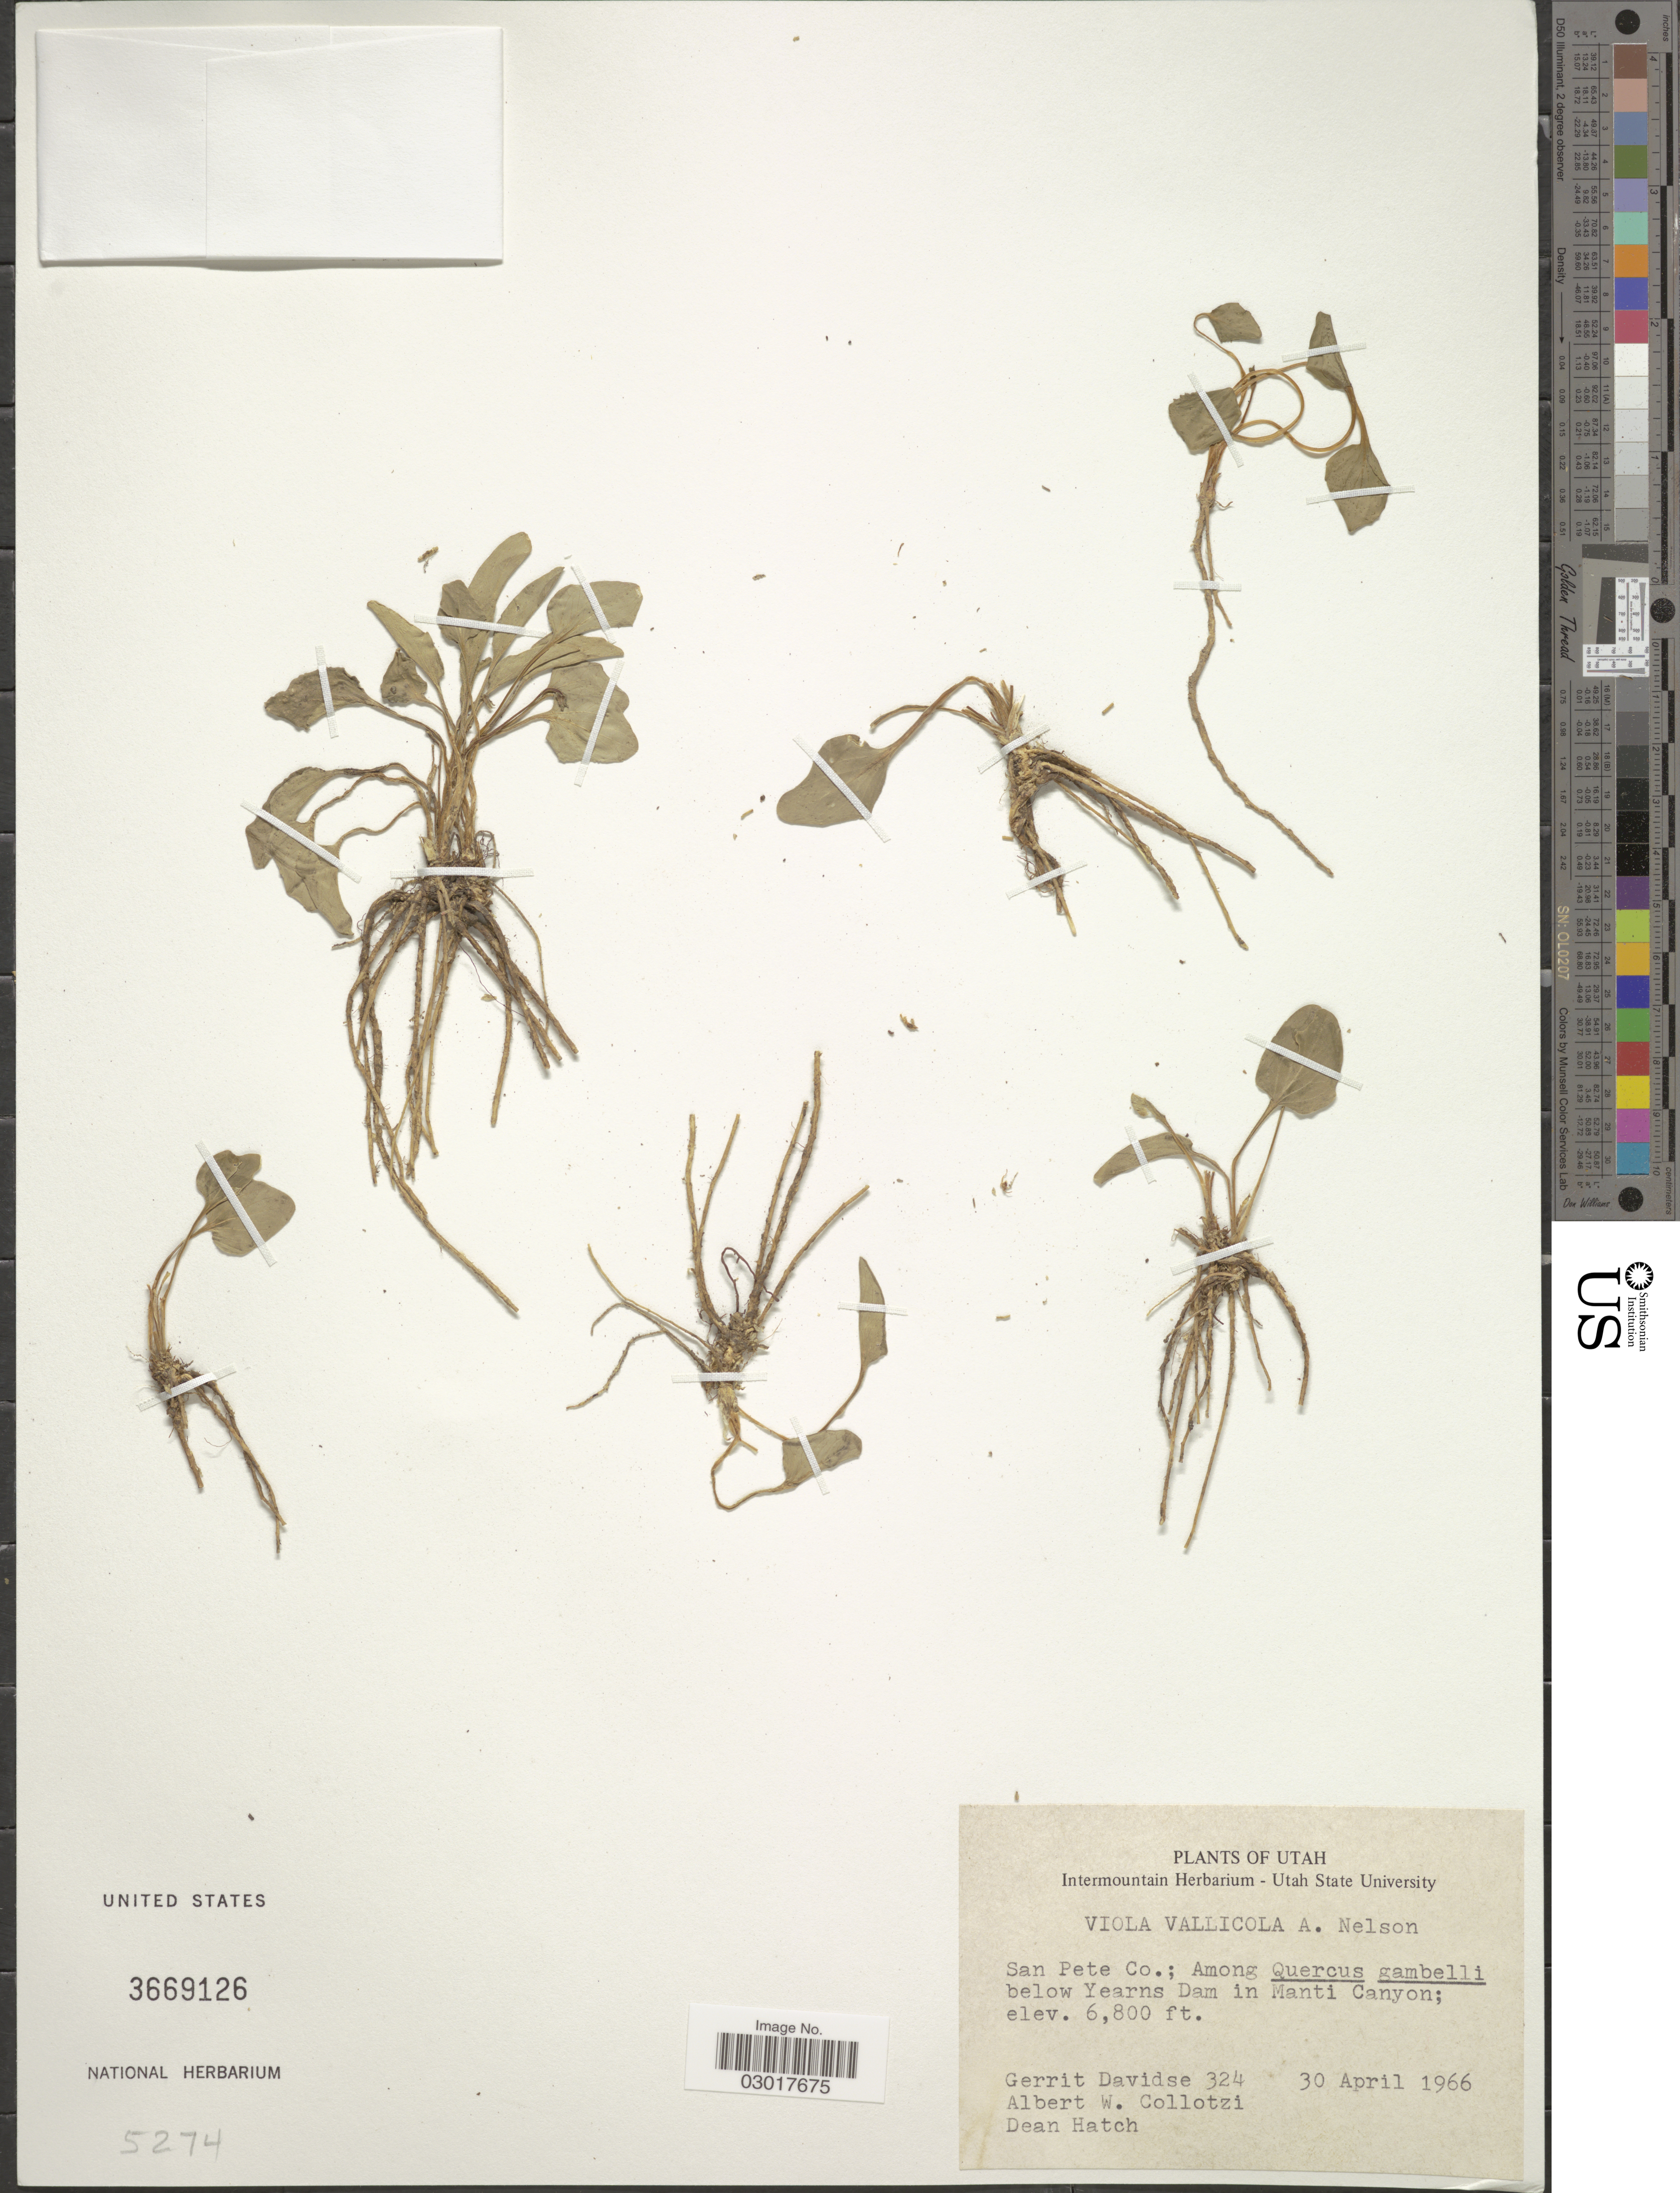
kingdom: Plantae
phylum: Tracheophyta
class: Magnoliopsida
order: Malpighiales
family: Violaceae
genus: Viola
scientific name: Viola vallicola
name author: A. Nelson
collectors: G. Davidse, A. W. Collotzi & D. Hatch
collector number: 324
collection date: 1966-04-30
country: United States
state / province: Utah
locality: San Pete Co. below Yearns Dam in Manti Canyon.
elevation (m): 2073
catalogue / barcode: US 3669126